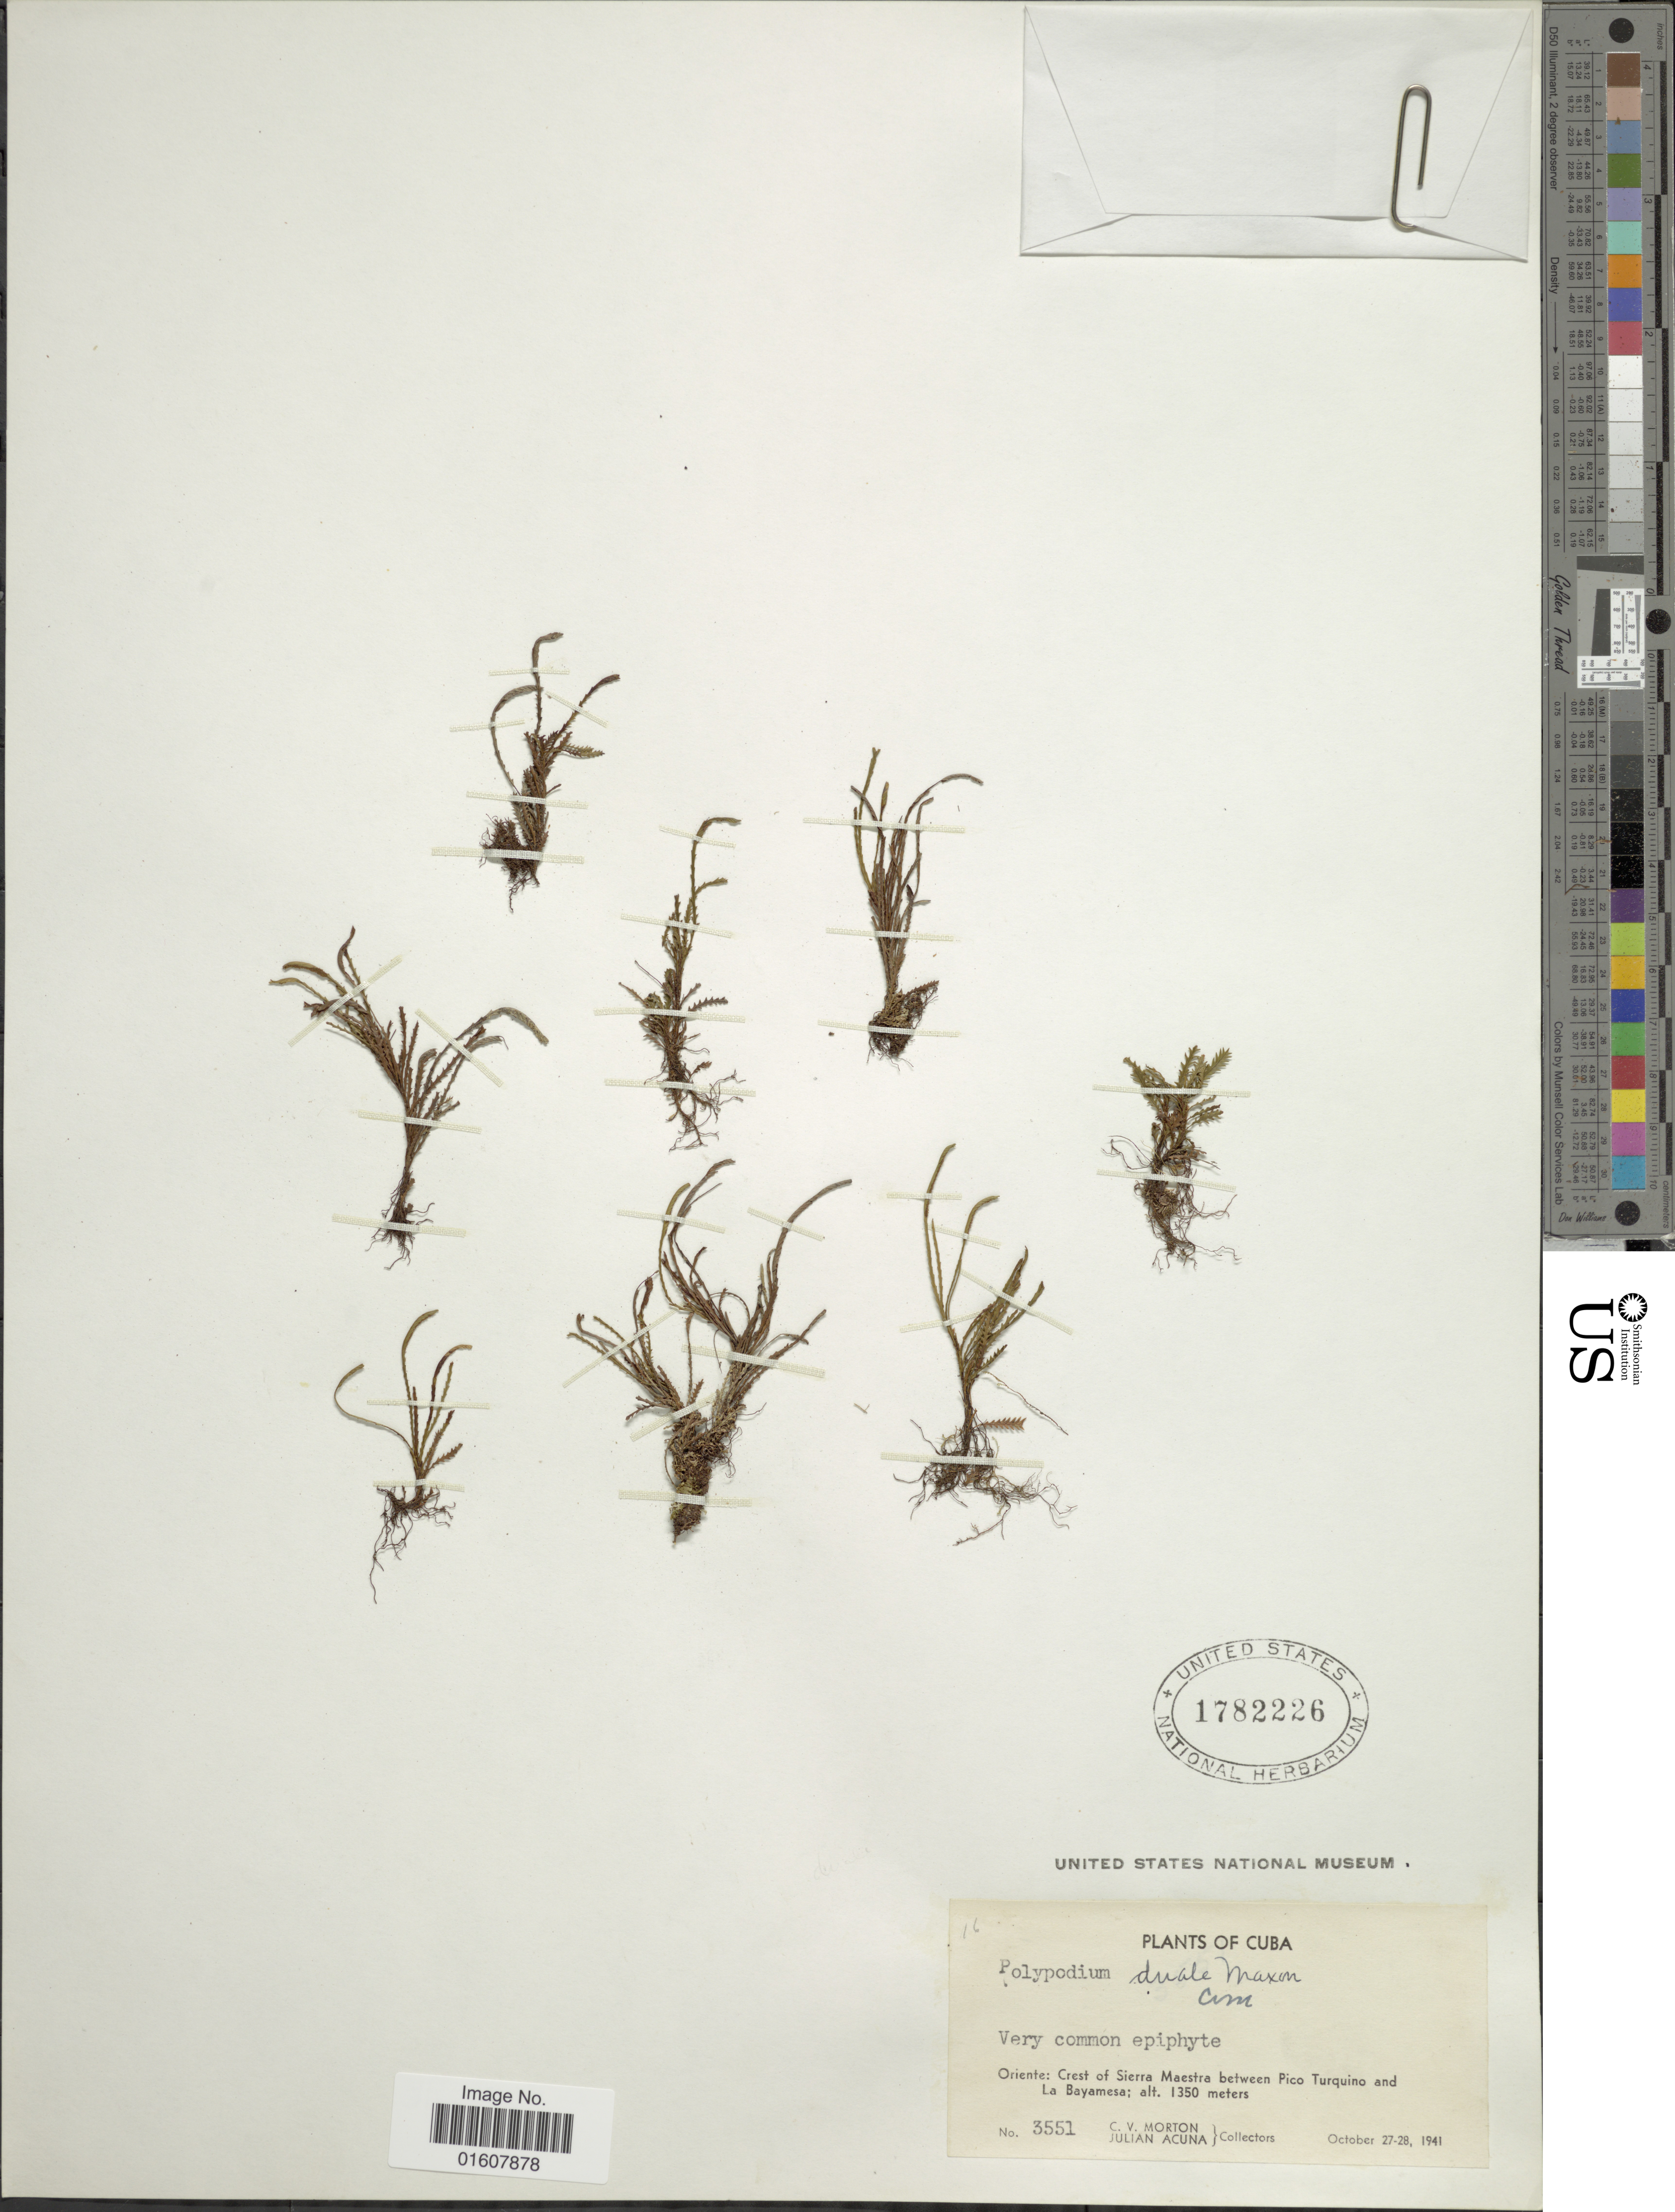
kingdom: Plantae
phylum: Tracheophyta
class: Polypodiopsida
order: Polypodiales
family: Polypodiaceae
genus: Cochlidium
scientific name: Cochlidium serrulatum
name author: (Sw.) L.E. Bishop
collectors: C. V. Morton & J. B. Acuña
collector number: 3551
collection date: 1941-10-27/1941-10-28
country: Cuba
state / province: Oriente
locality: Crest of Sierra Maestra netween Pico Turquino and La Bayamesa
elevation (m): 1350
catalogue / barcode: US 1782226